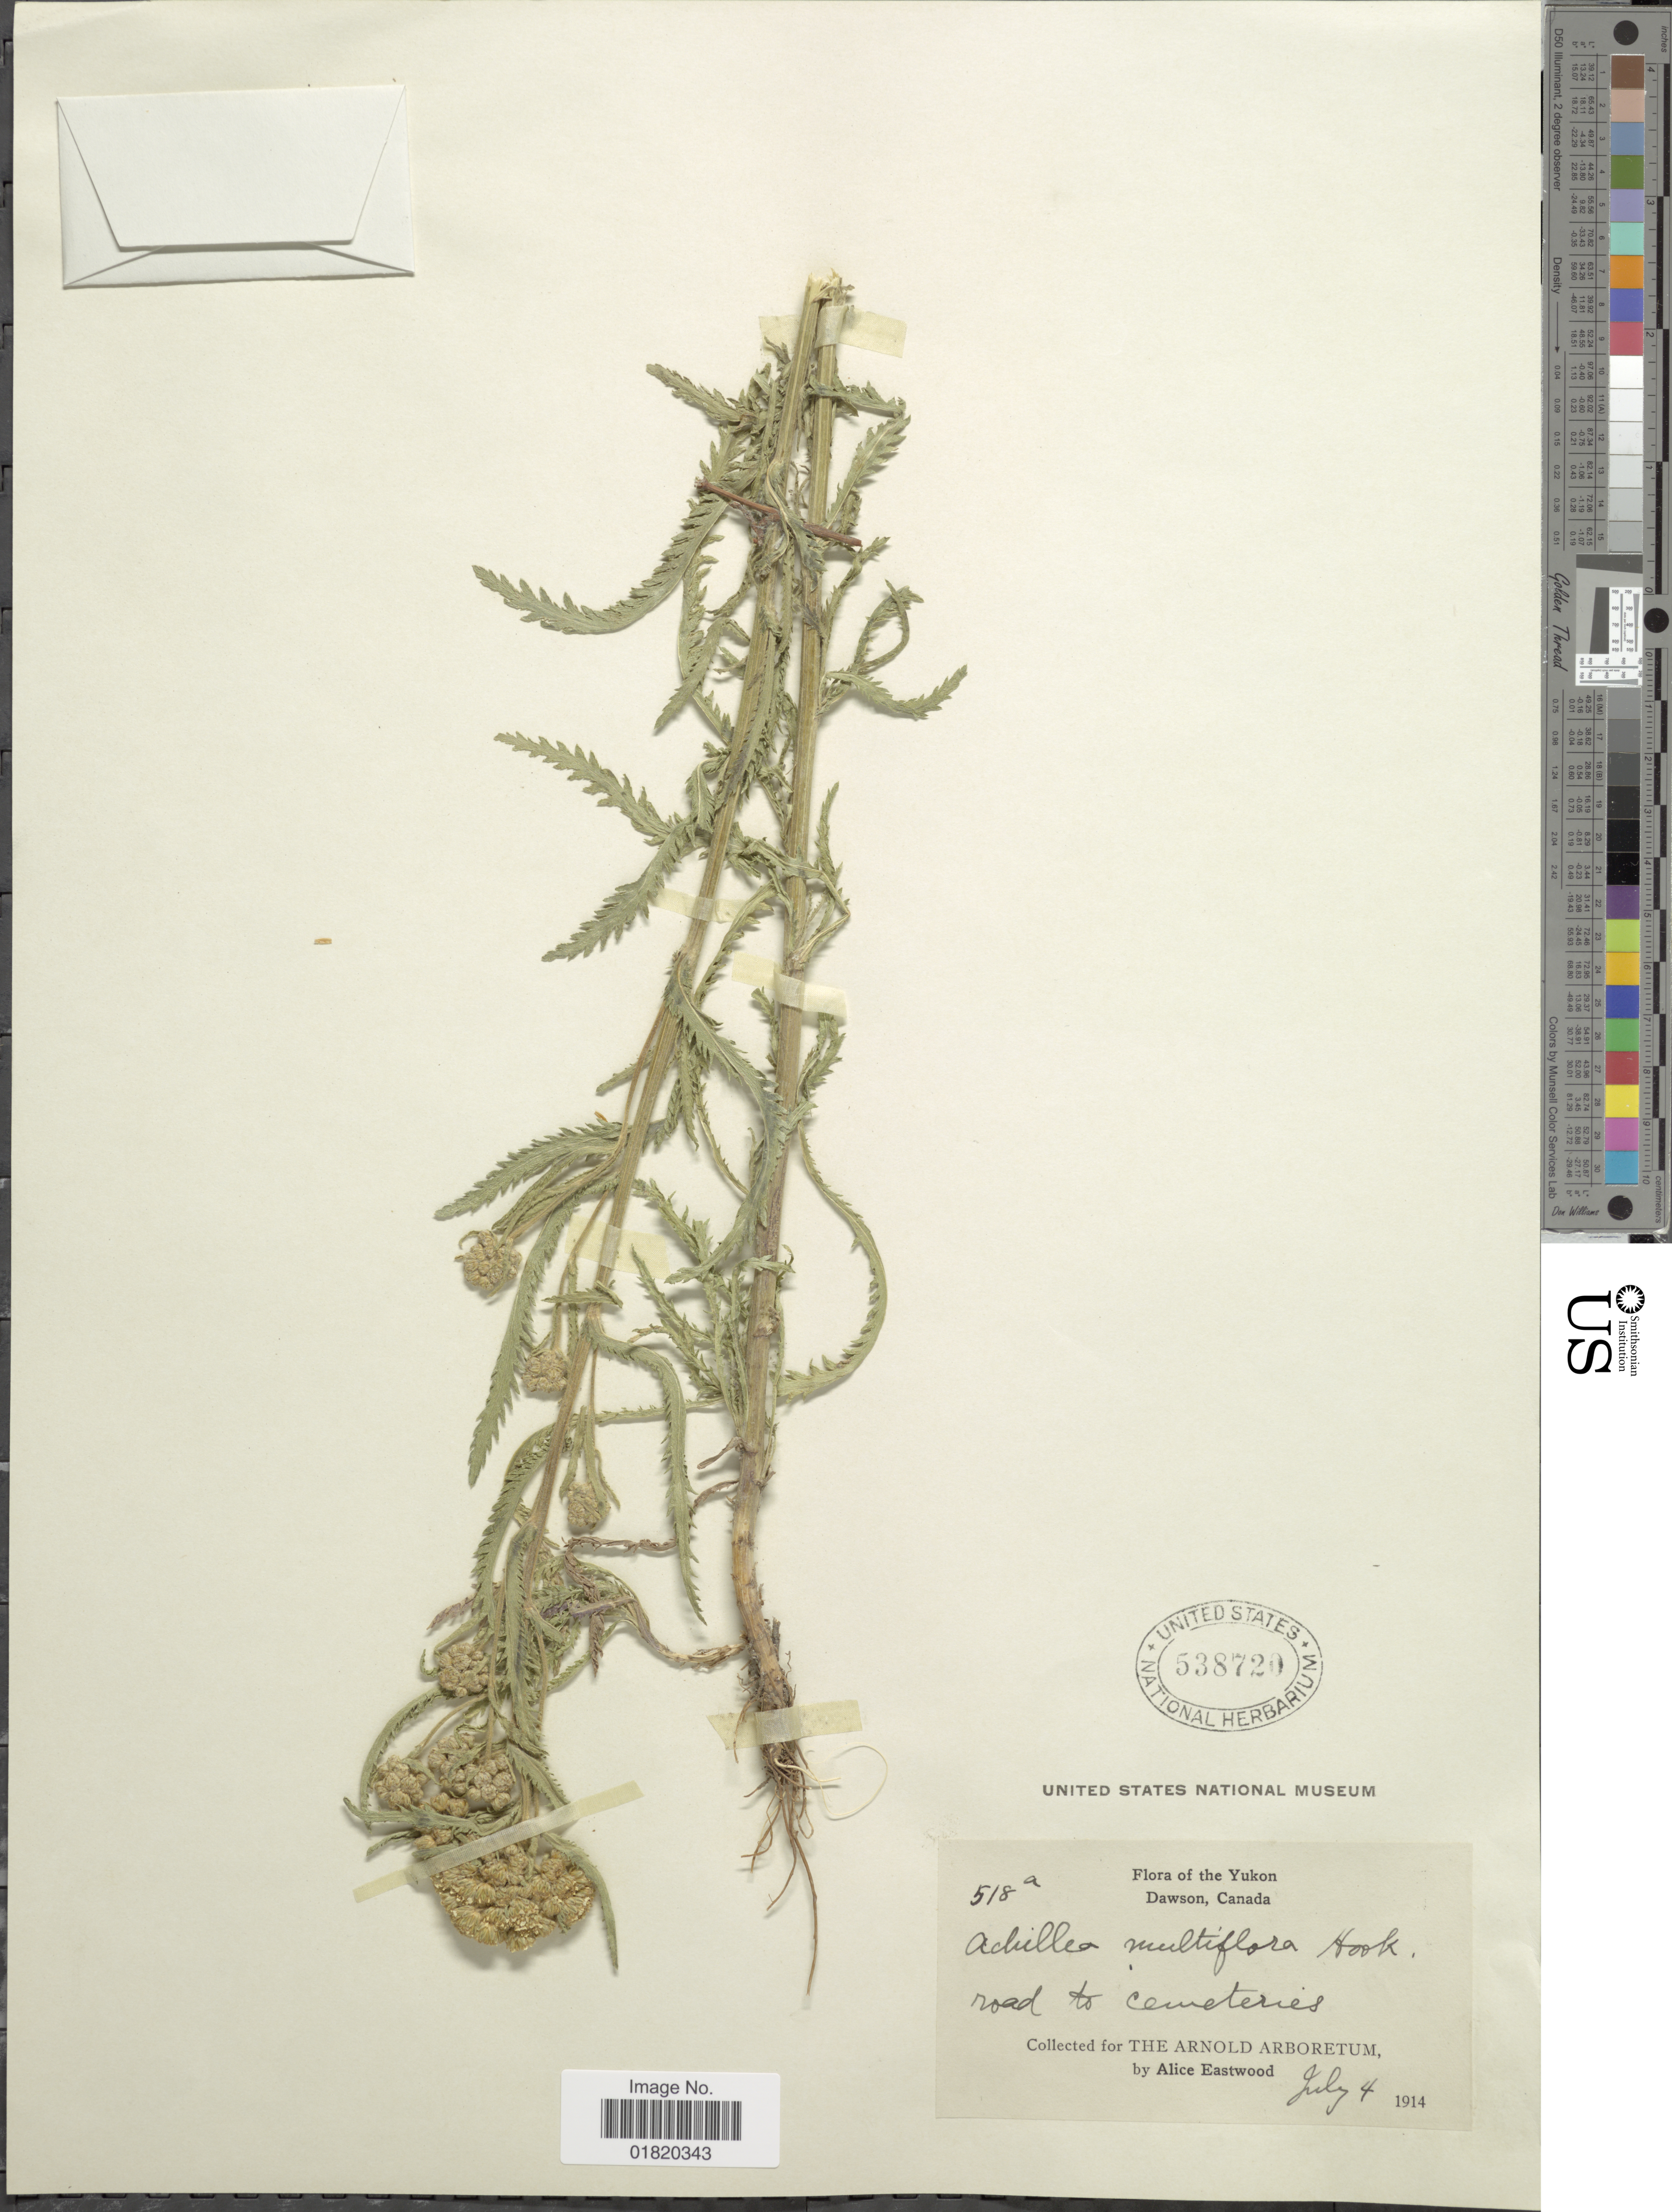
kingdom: Plantae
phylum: Tracheophyta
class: Magnoliopsida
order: Asterales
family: Asteraceae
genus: Achillea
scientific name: Achillea multiflora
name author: Hook.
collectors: A. Eastwood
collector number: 518a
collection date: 1914-07-04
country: Canada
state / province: Yukon Territory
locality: Yukon. Dawson. road to cemeteries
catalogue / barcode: US 538720